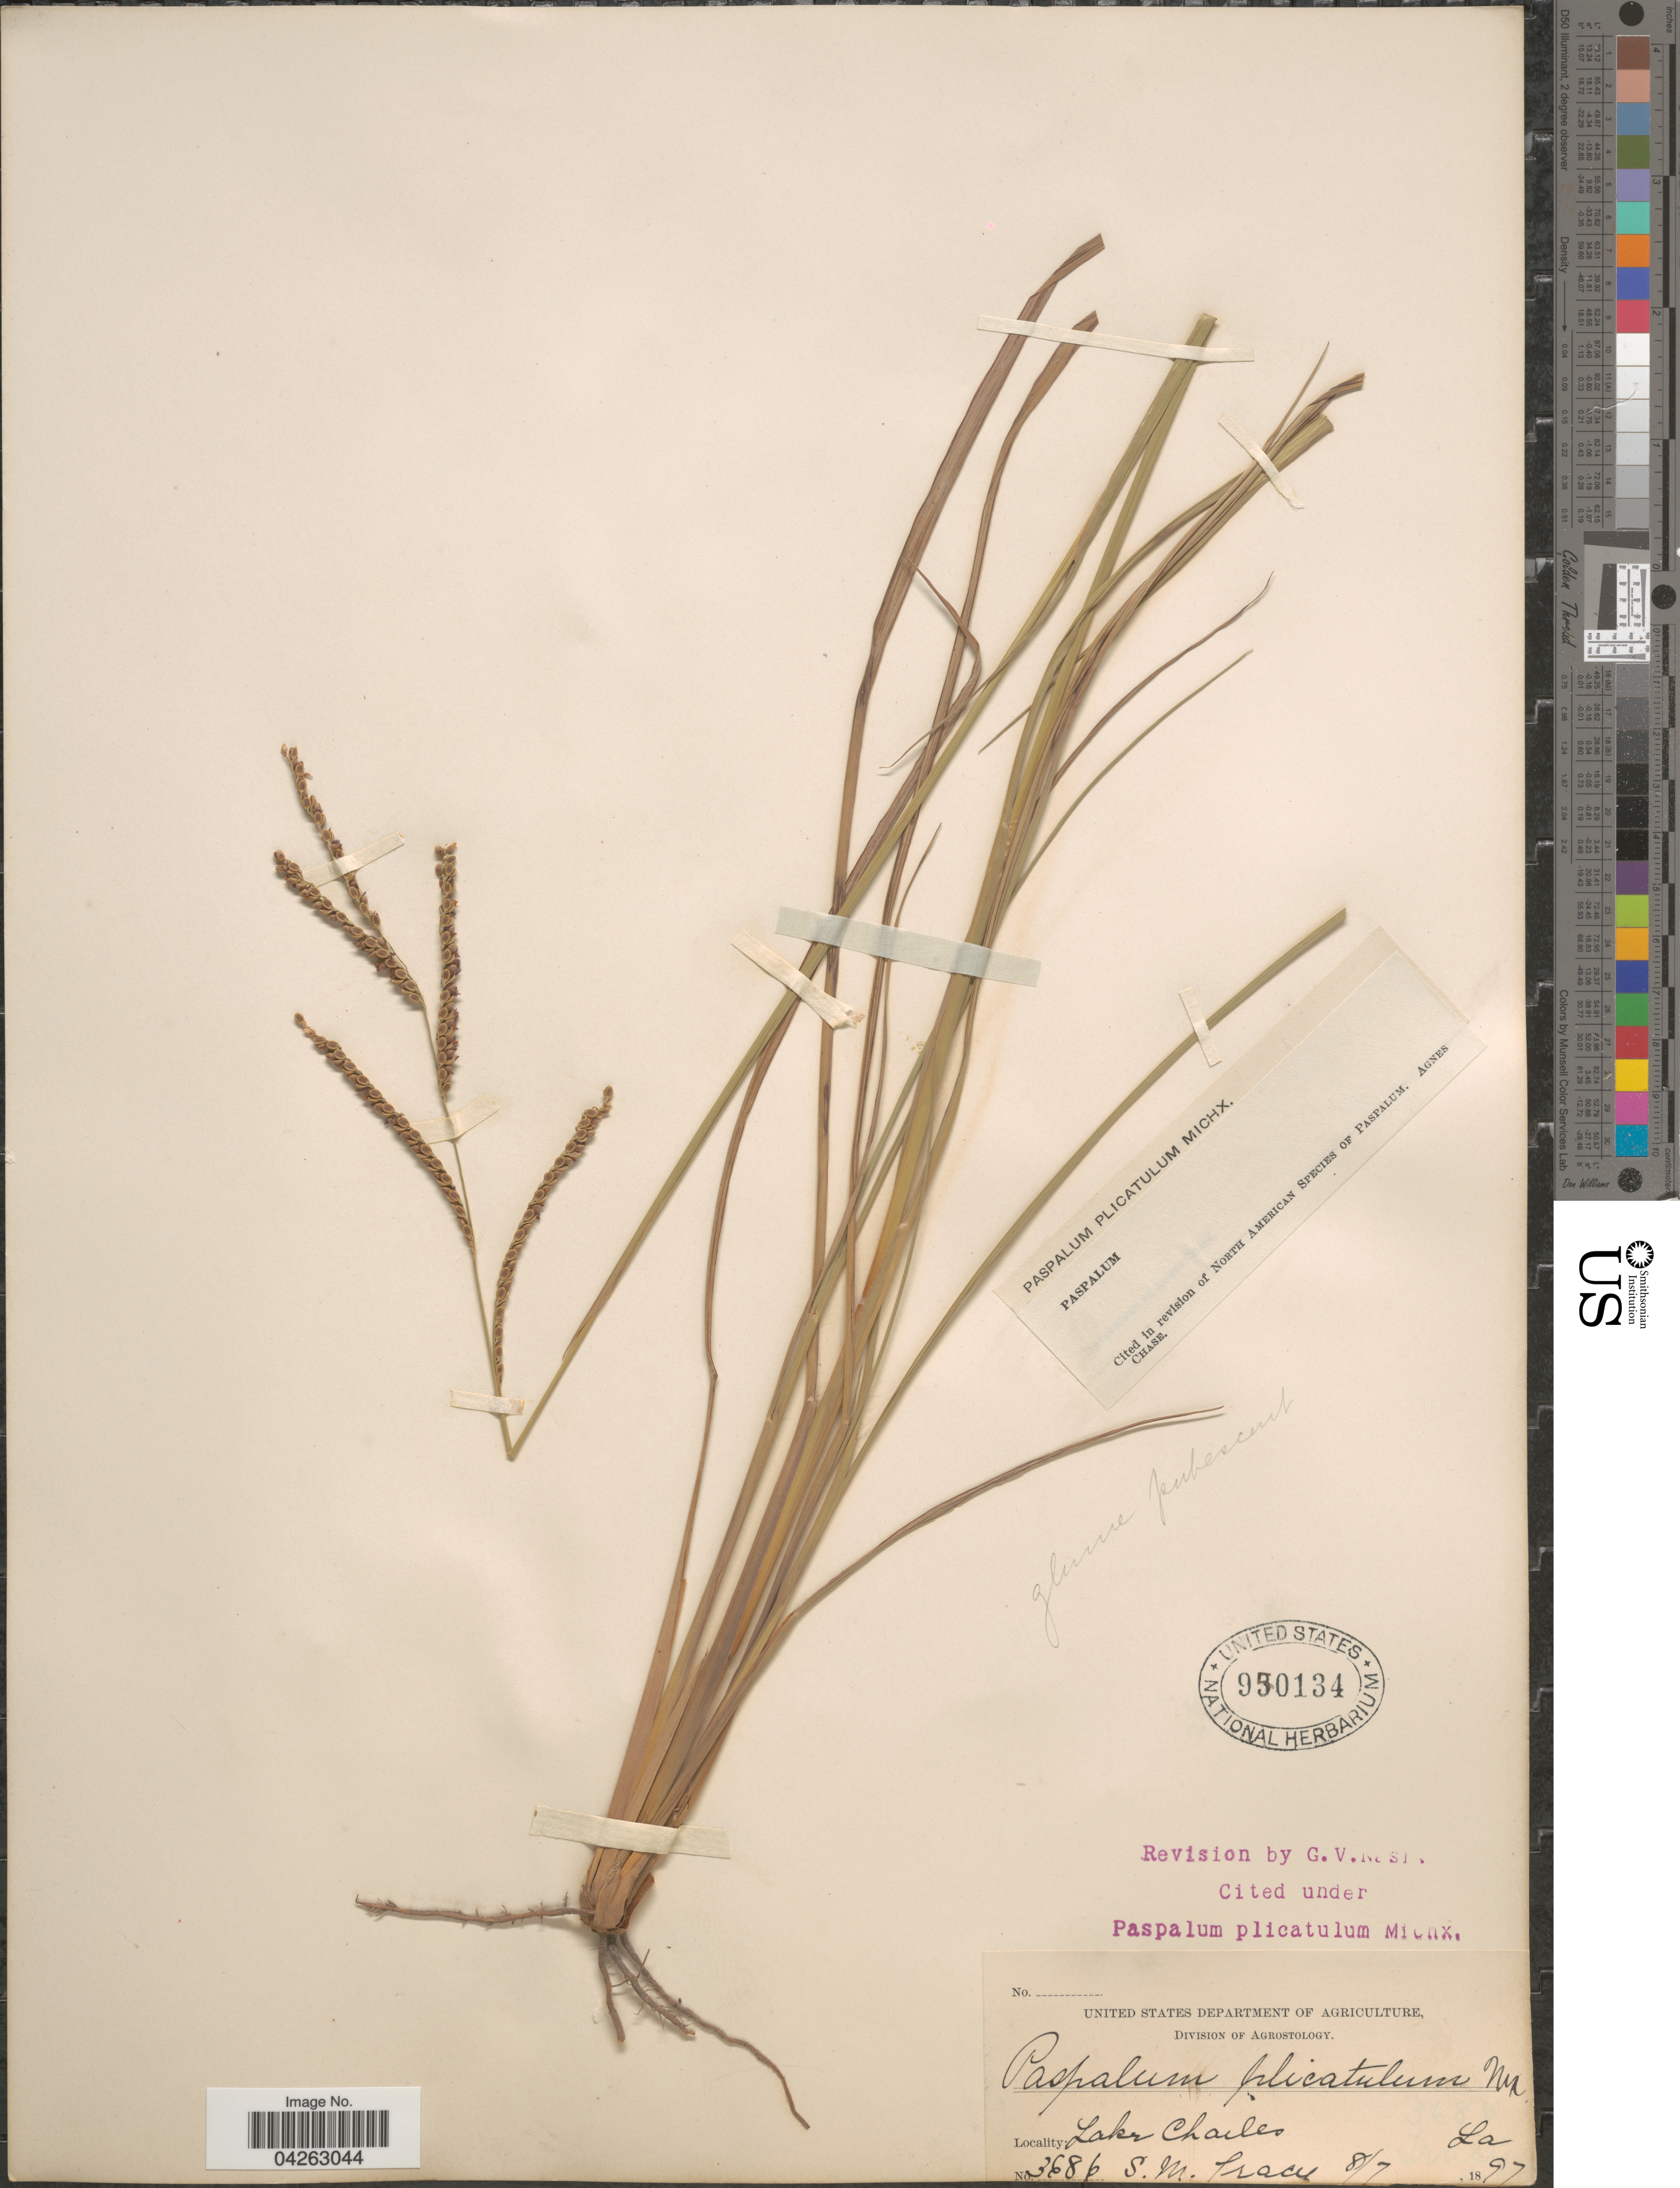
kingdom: Plantae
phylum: Tracheophyta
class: Liliopsida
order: Poales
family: Poaceae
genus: Paspalum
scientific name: Paspalum plicatulum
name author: Michx.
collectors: S. M. Tracy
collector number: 3686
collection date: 1897-08-07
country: United States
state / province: Louisiana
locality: Lake Charles.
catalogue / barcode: US 950134